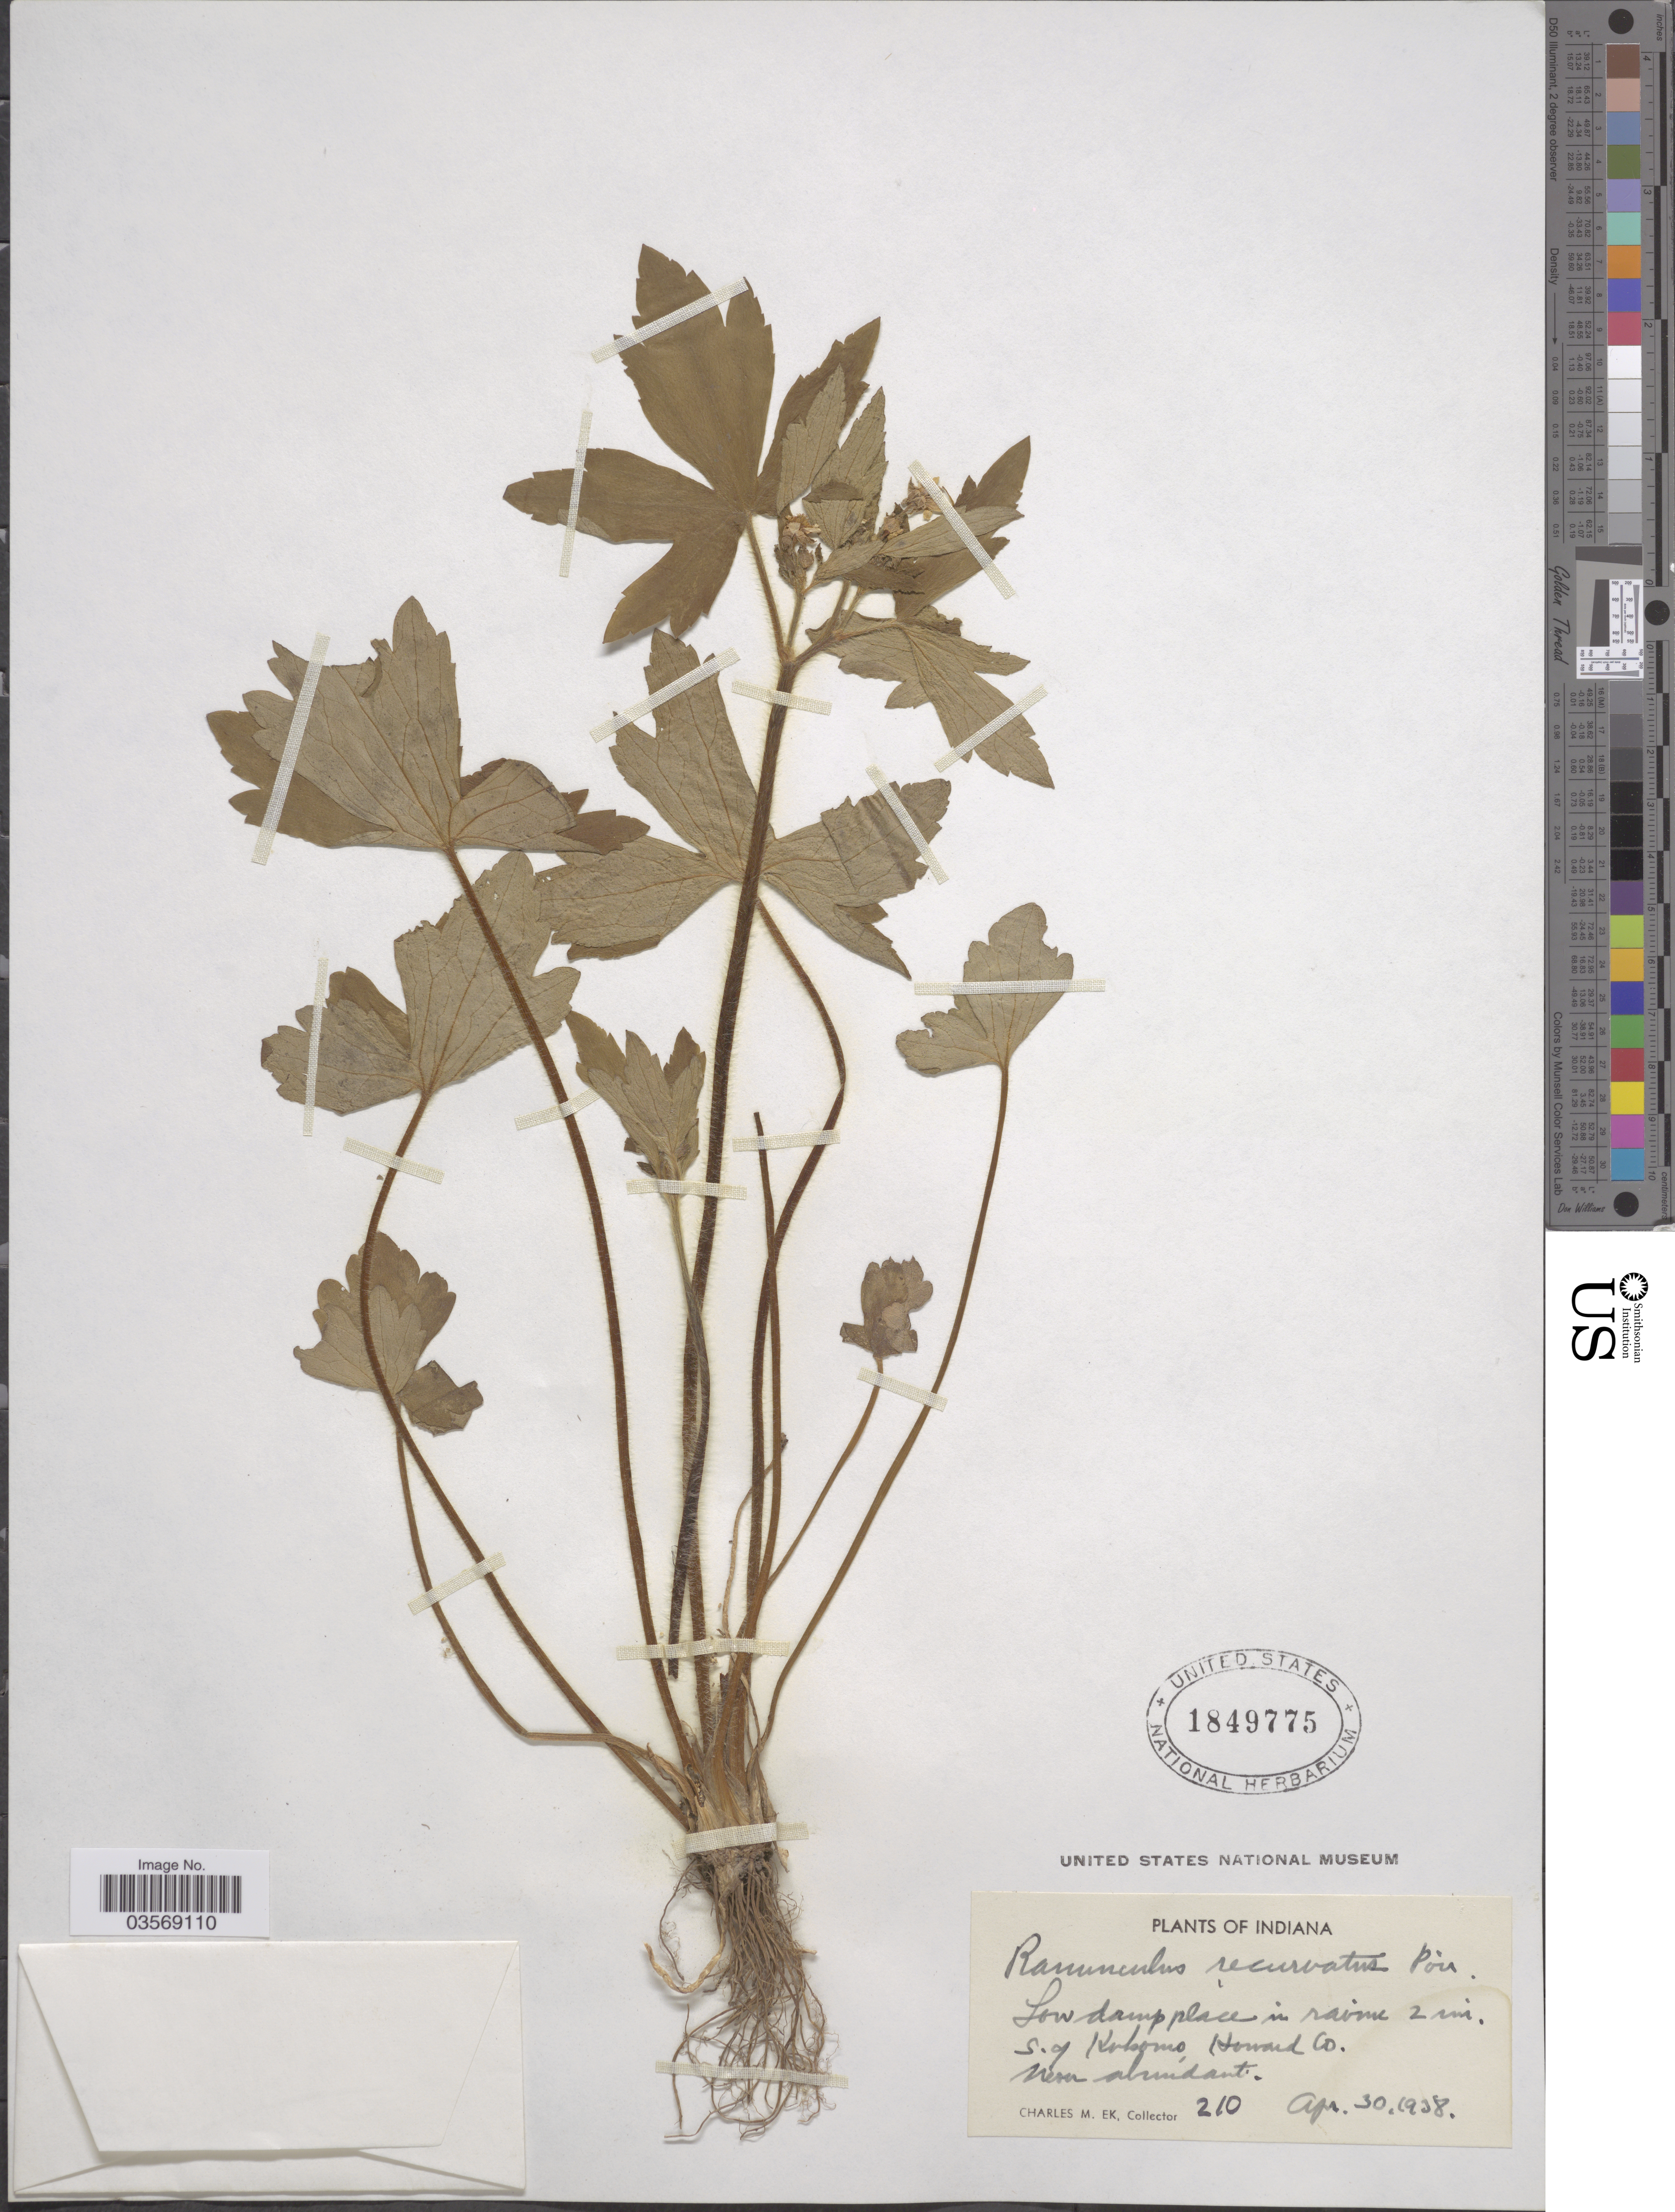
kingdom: Plantae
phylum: Tracheophyta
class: Magnoliopsida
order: Ranunculales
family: Ranunculaceae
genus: Ranunculus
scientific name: Ranunculus recurvatus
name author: Poir.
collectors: C. Ek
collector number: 210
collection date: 1938-04-30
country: United States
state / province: Indiana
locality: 2 mi. s. of Kokomo, Howard Co.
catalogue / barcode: US 1849775